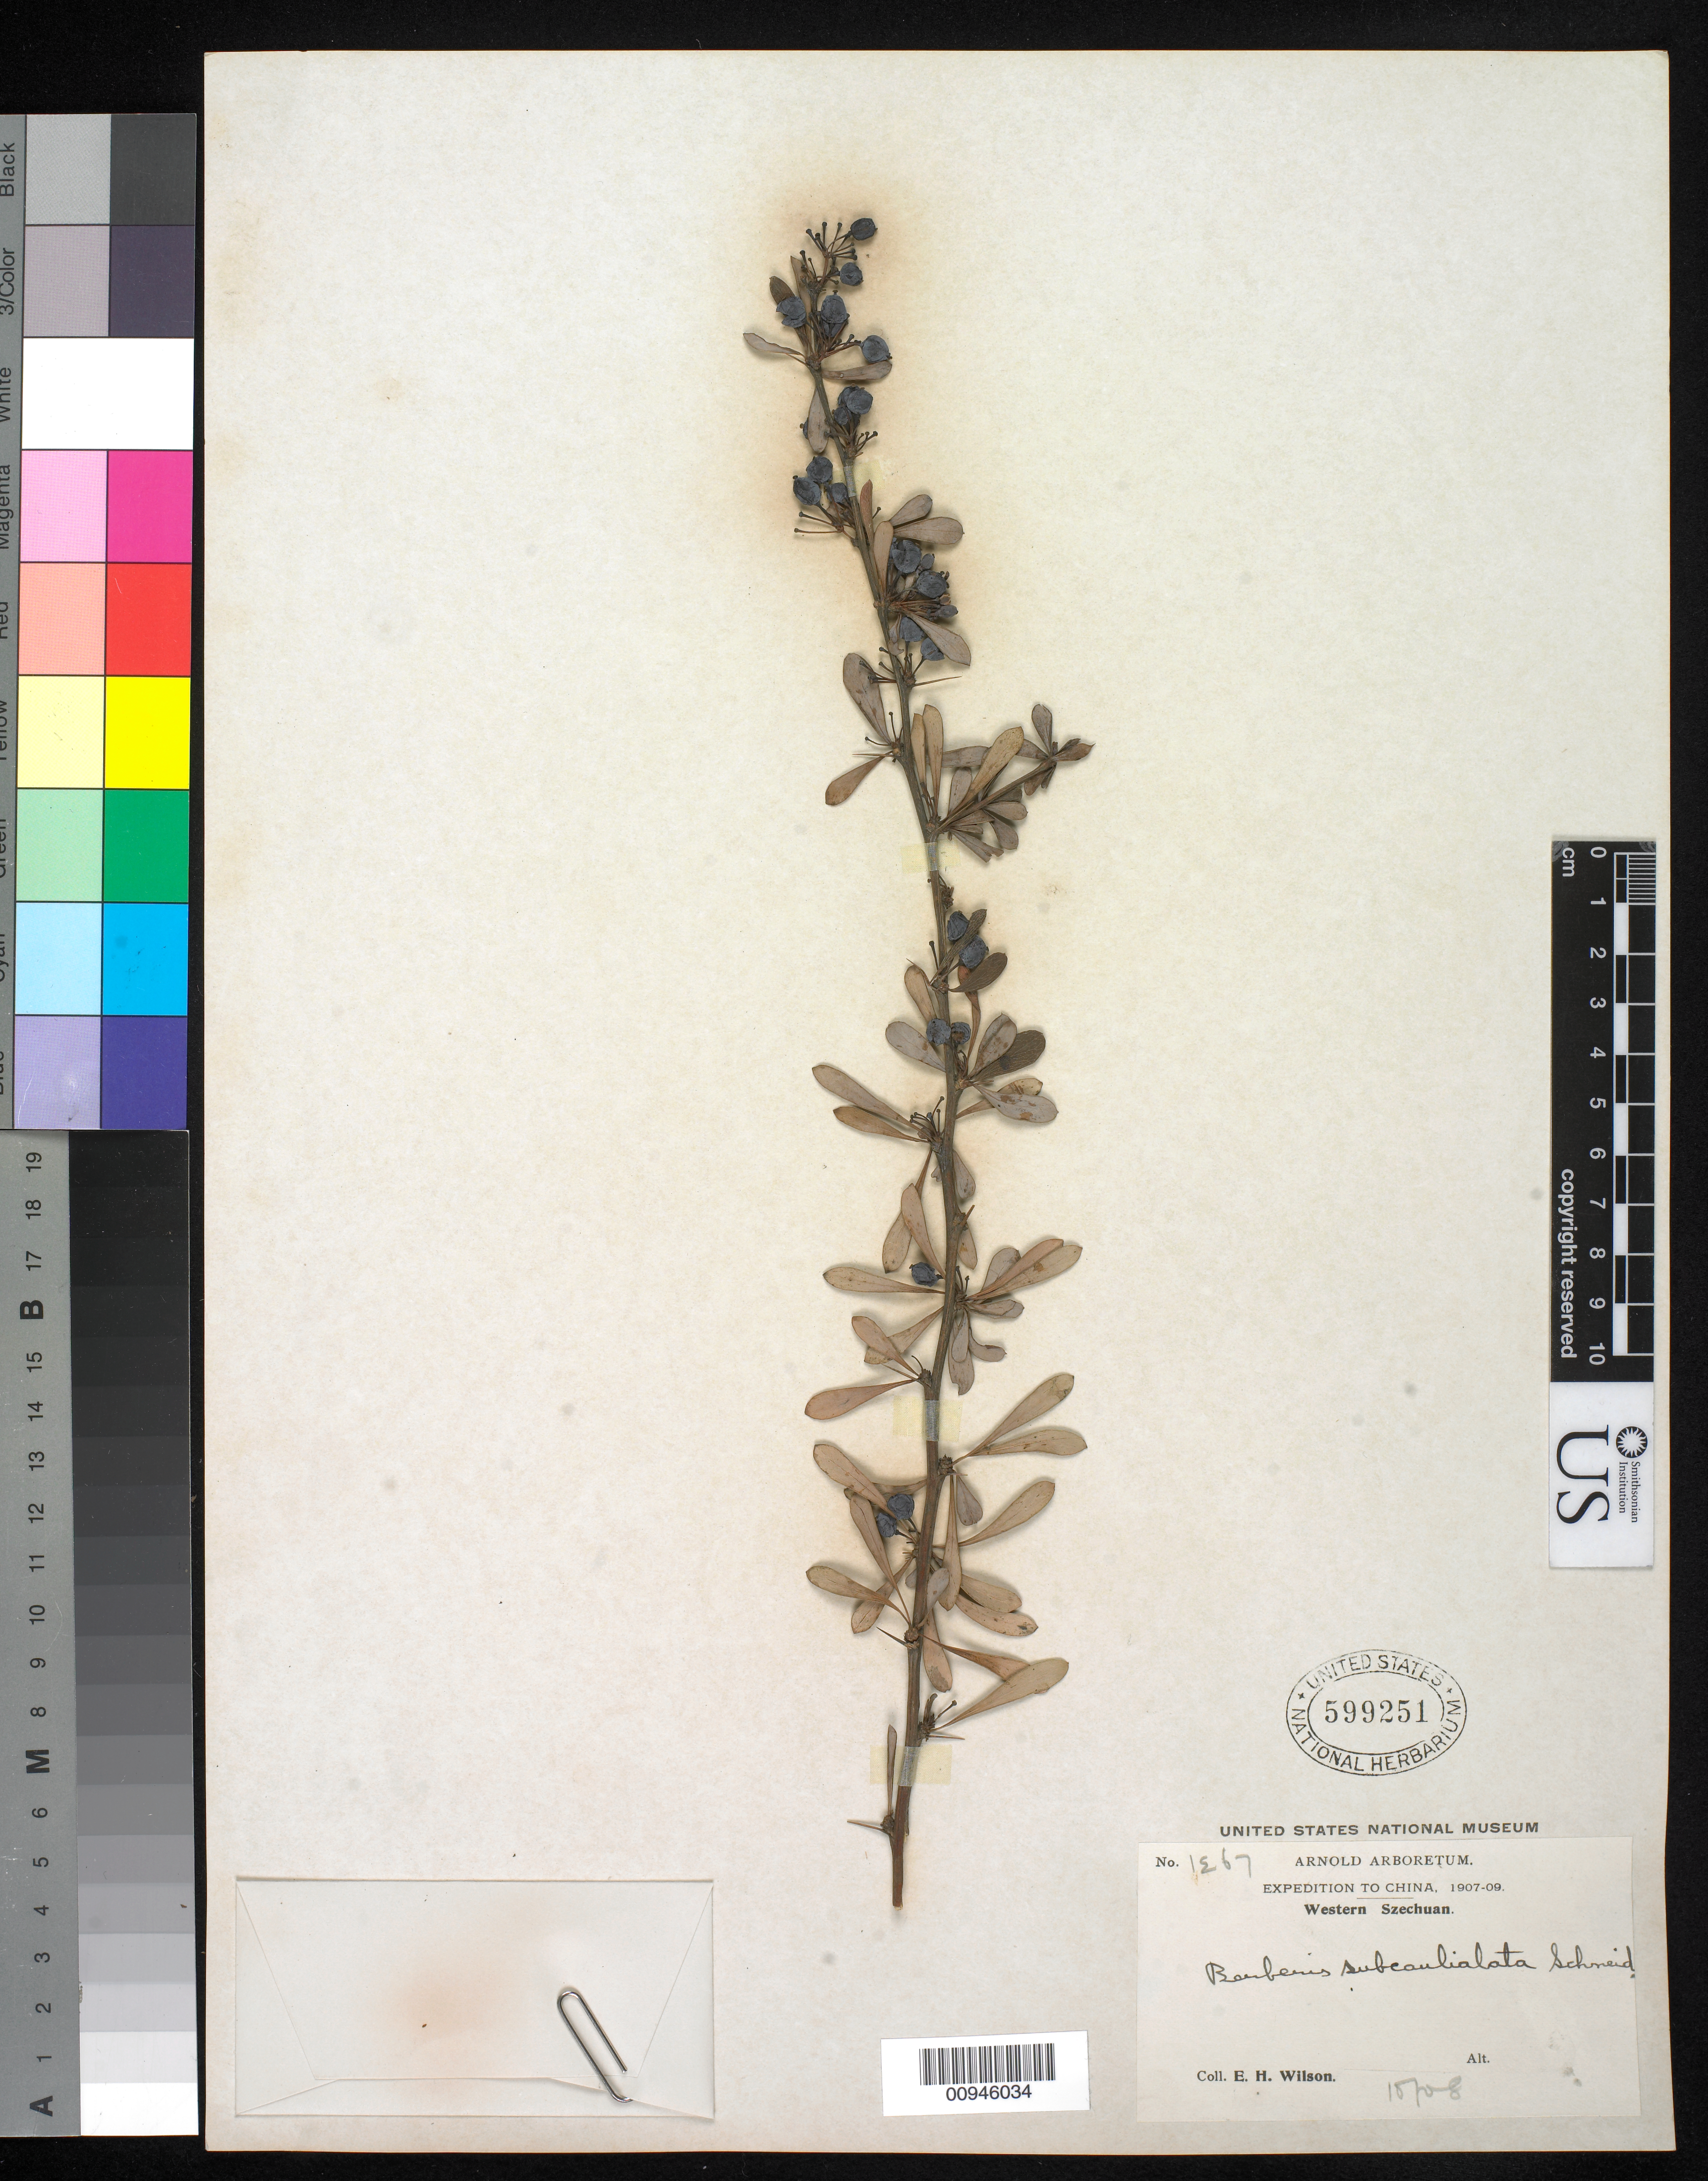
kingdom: Plantae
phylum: Tracheophyta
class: Magnoliopsida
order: Ranunculales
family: Berberidaceae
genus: Berberis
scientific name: Berberis subcaulialata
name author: C.K. Schneid.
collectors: E. H. Wilson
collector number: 1267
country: China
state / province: Sichuan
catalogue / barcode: US 599251